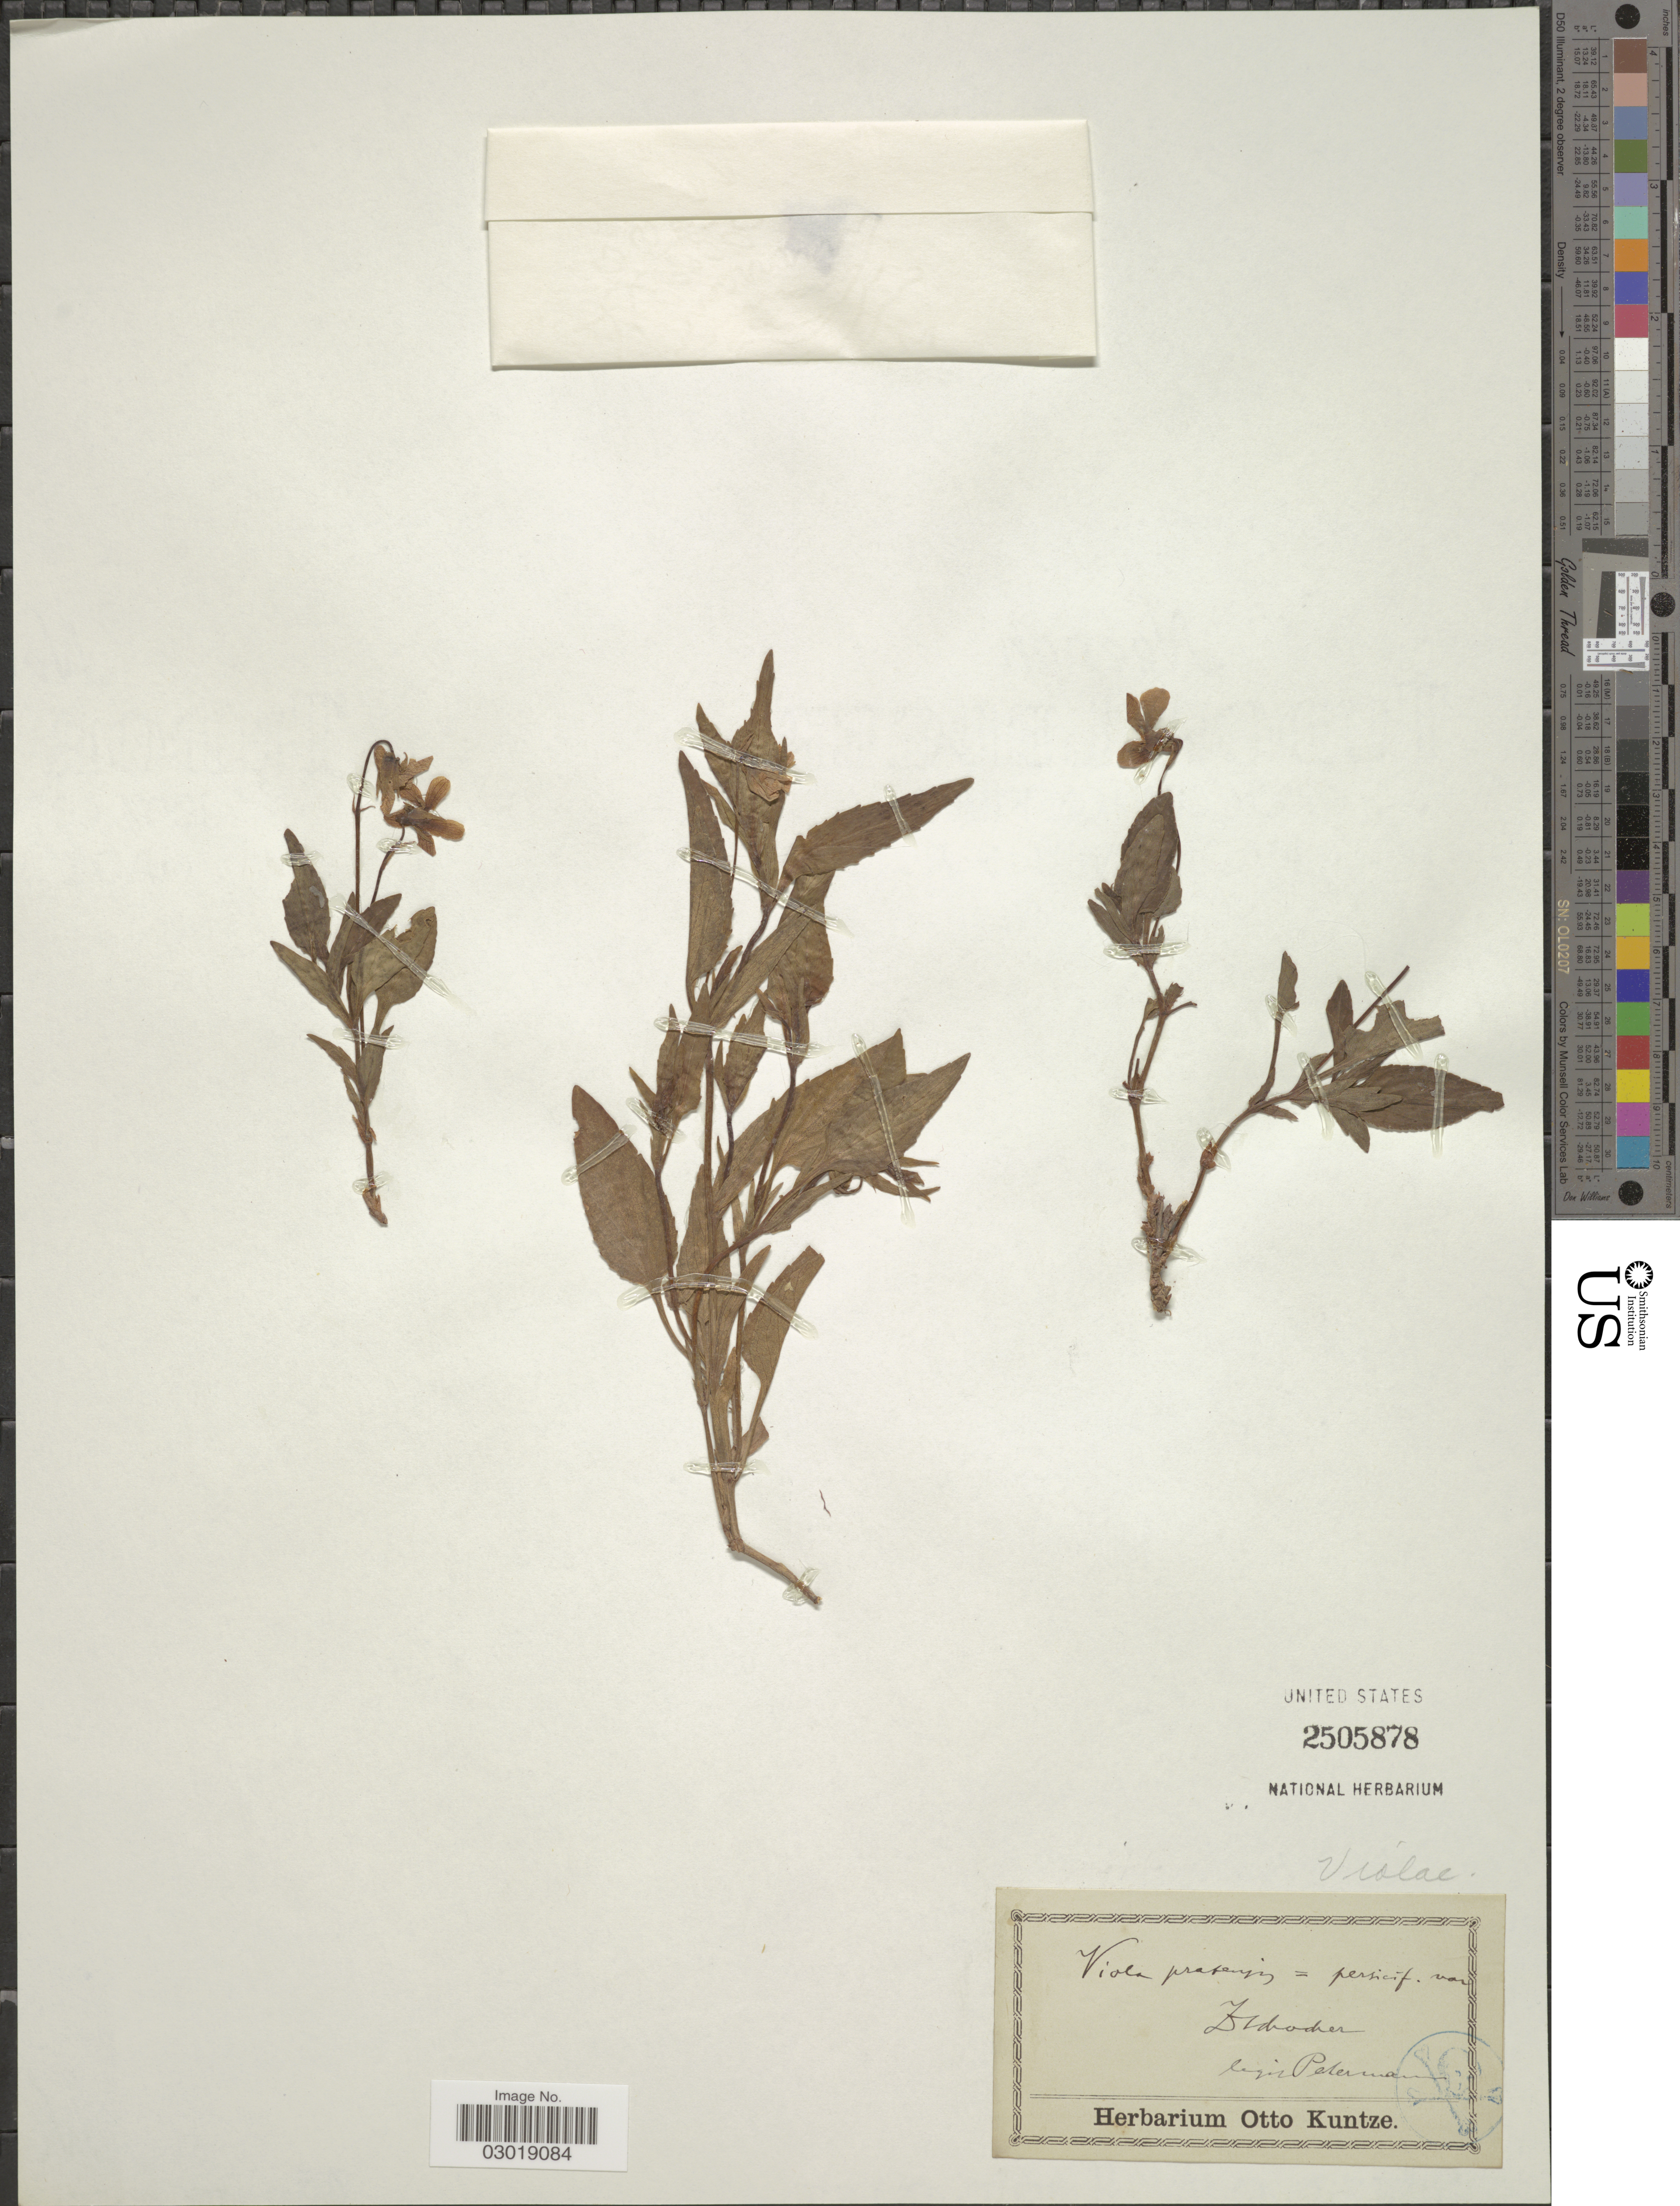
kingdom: Plantae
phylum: Tracheophyta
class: Magnoliopsida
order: Malpighiales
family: Violaceae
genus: Viola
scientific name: Viola pratensis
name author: Mert. & W.D.J. Koch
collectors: Petermann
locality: Zchocher [interpreted].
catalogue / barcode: US 2505878